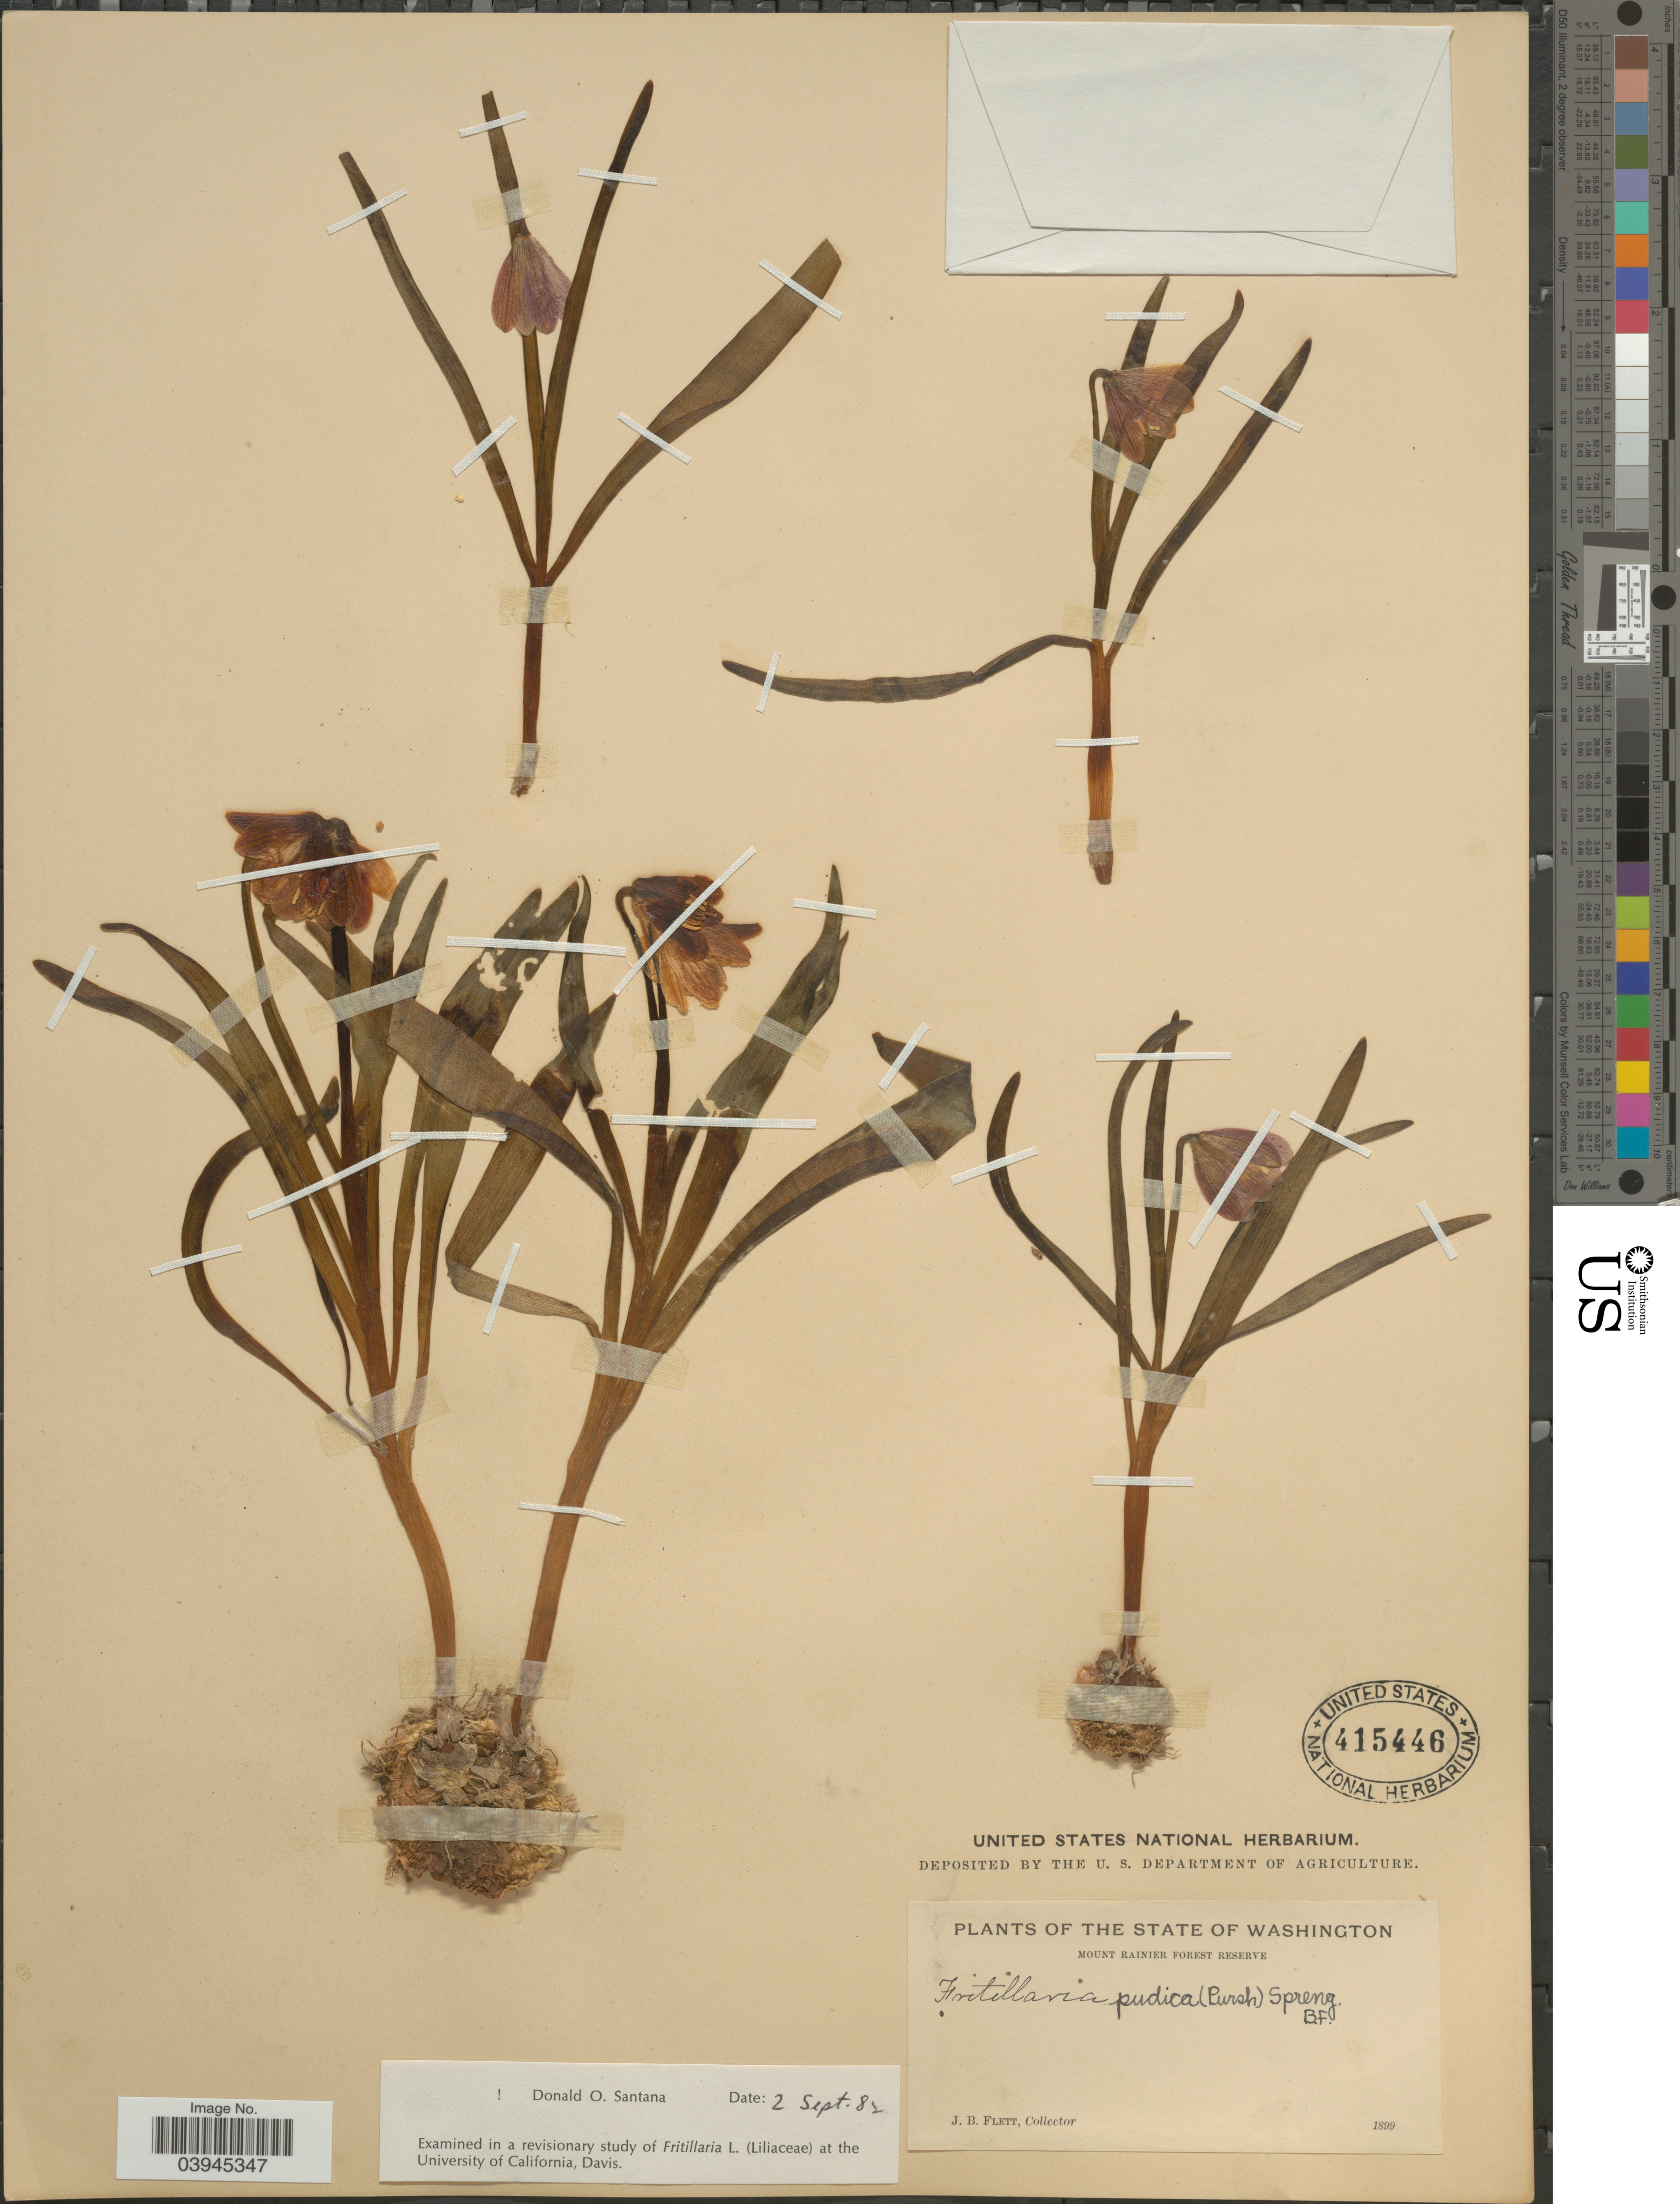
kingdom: Plantae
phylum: Tracheophyta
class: Liliopsida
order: Liliales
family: Liliaceae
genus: Fritillaria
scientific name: Fritillaria pudica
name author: (Pursh) Spreng.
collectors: J. Flett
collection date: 1899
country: United States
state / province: Washington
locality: Mount Rainier Forest Reserve.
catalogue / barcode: US 415446